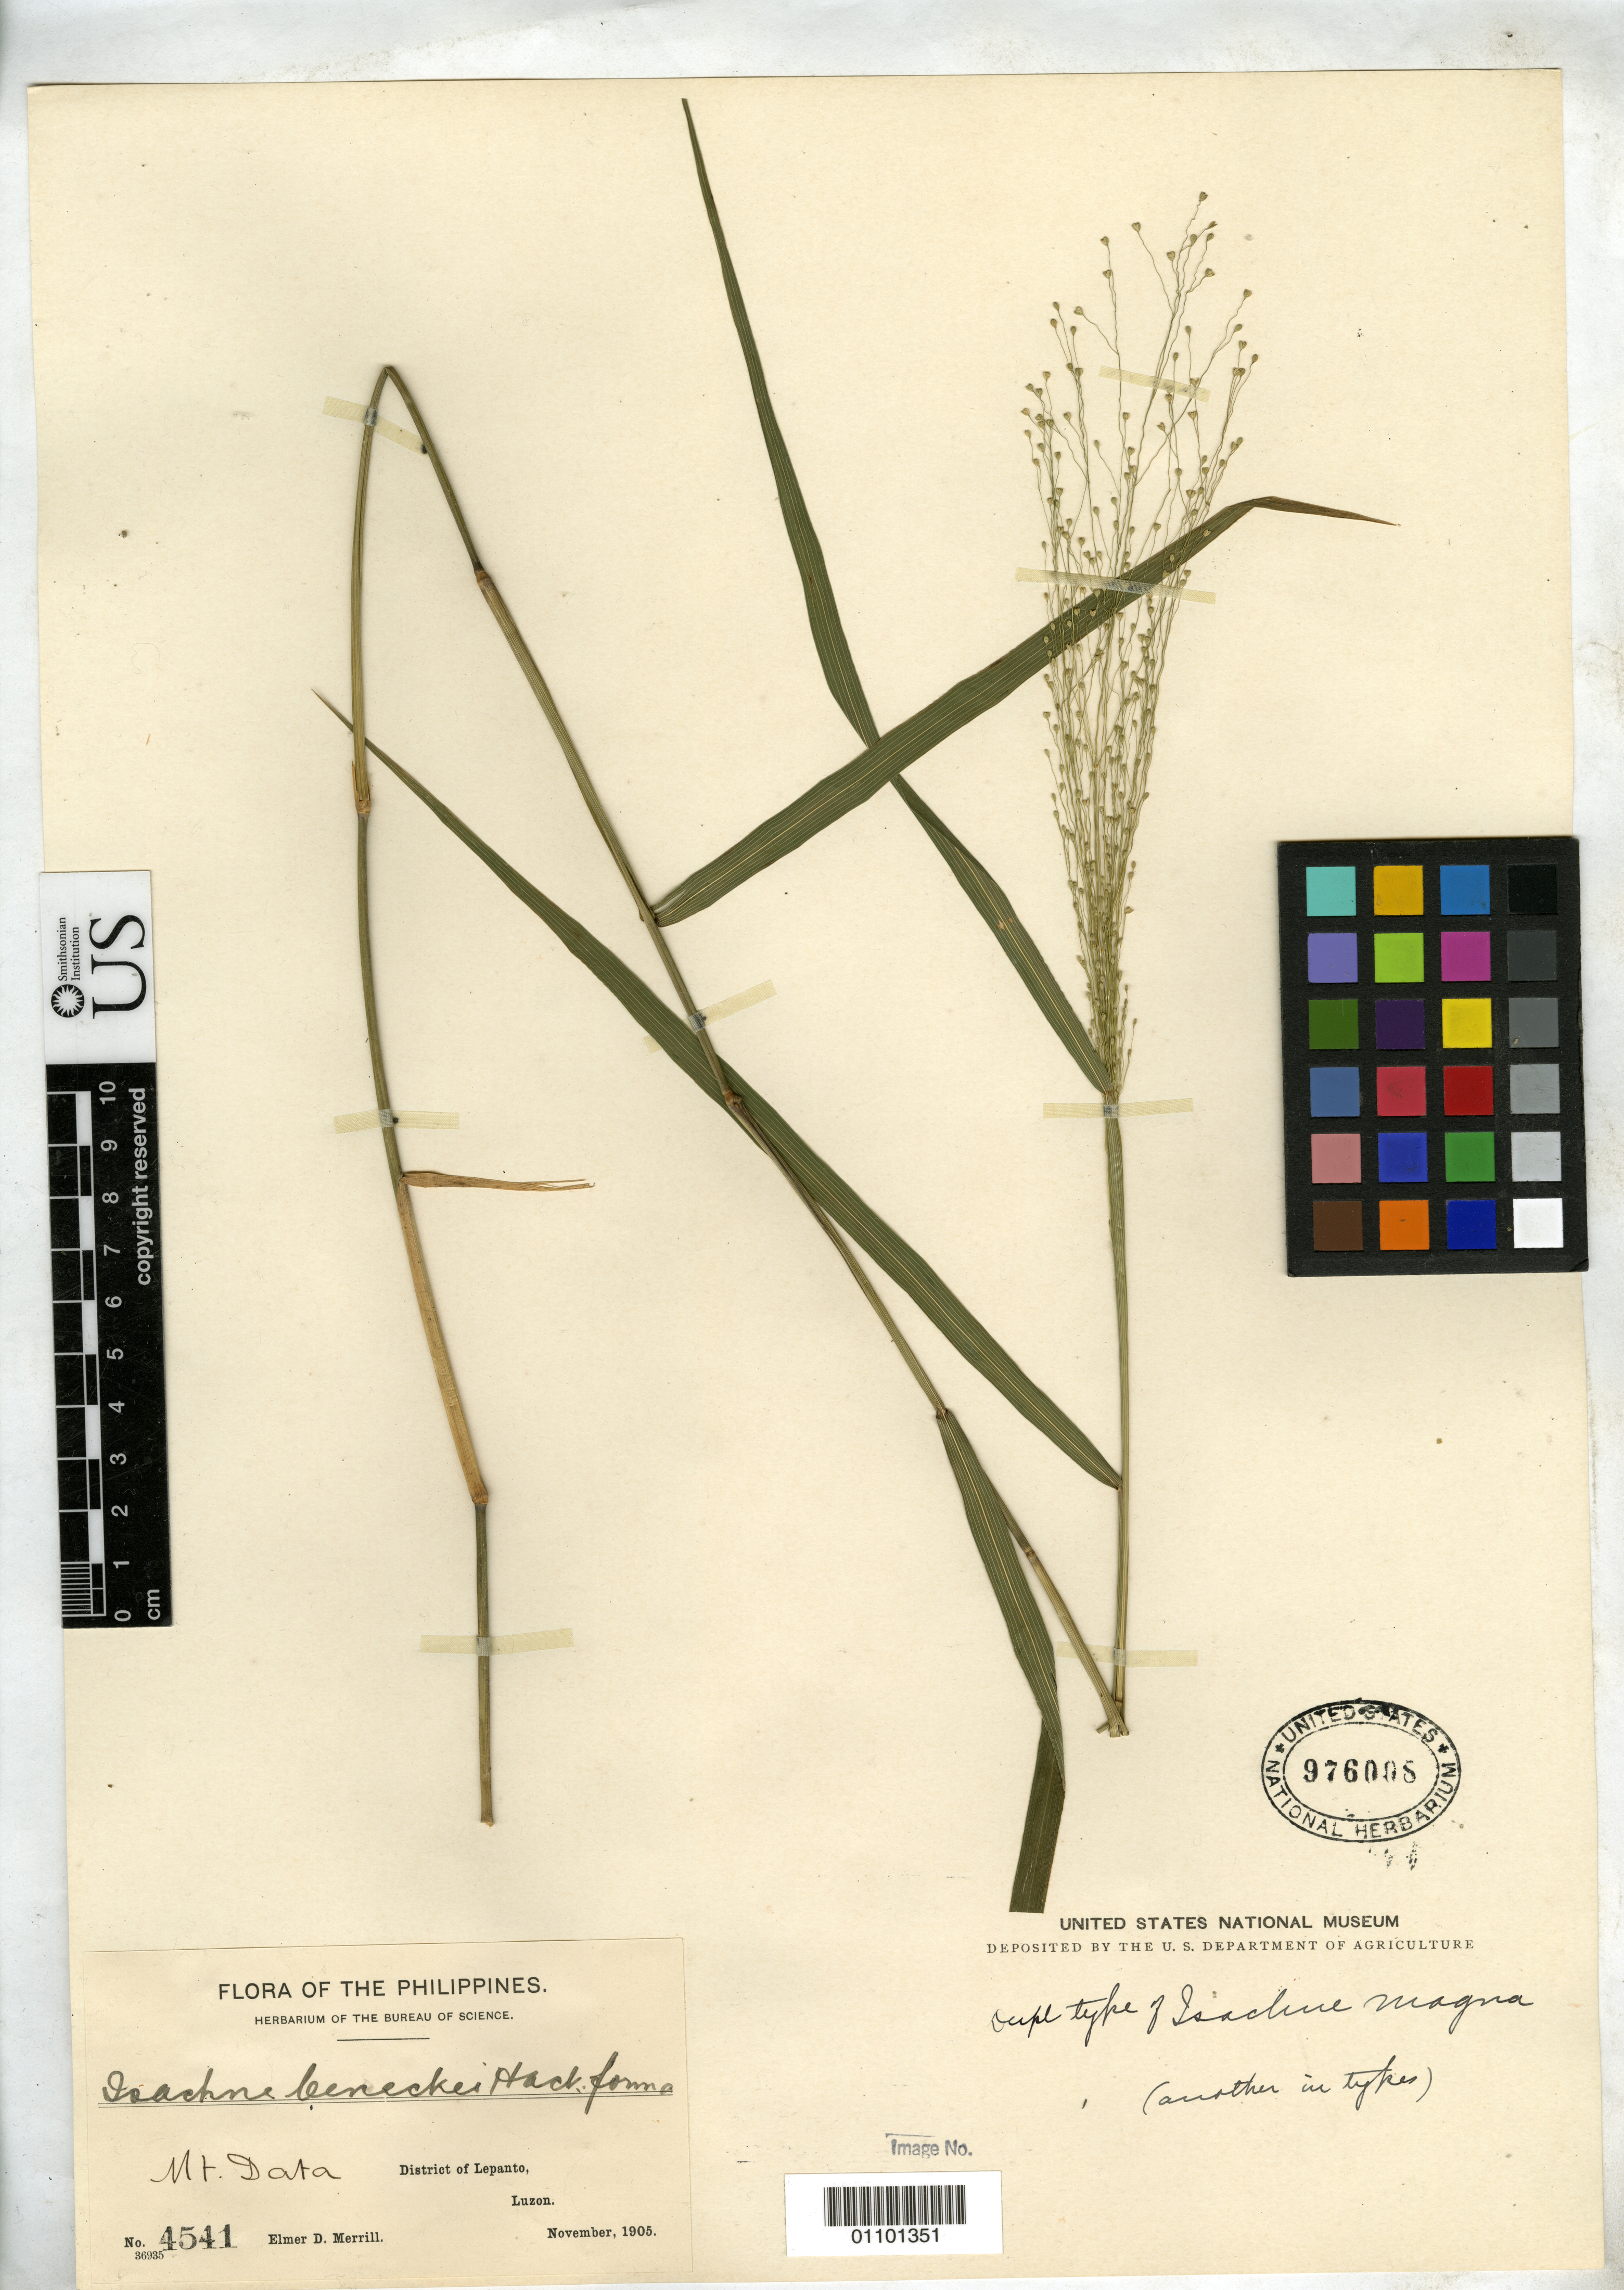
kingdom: Plantae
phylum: Tracheophyta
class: Liliopsida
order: Poales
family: Poaceae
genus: Isachne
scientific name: Isachne beneckei var. magna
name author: Merr.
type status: Isotype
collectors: E. D. Merrill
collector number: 4541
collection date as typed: Nov 1905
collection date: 1905-11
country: Philippines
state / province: Cordillera (Administrative Region)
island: Luzon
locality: Mt. Data, Cordillera Central, north Luzon.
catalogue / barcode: US 976008